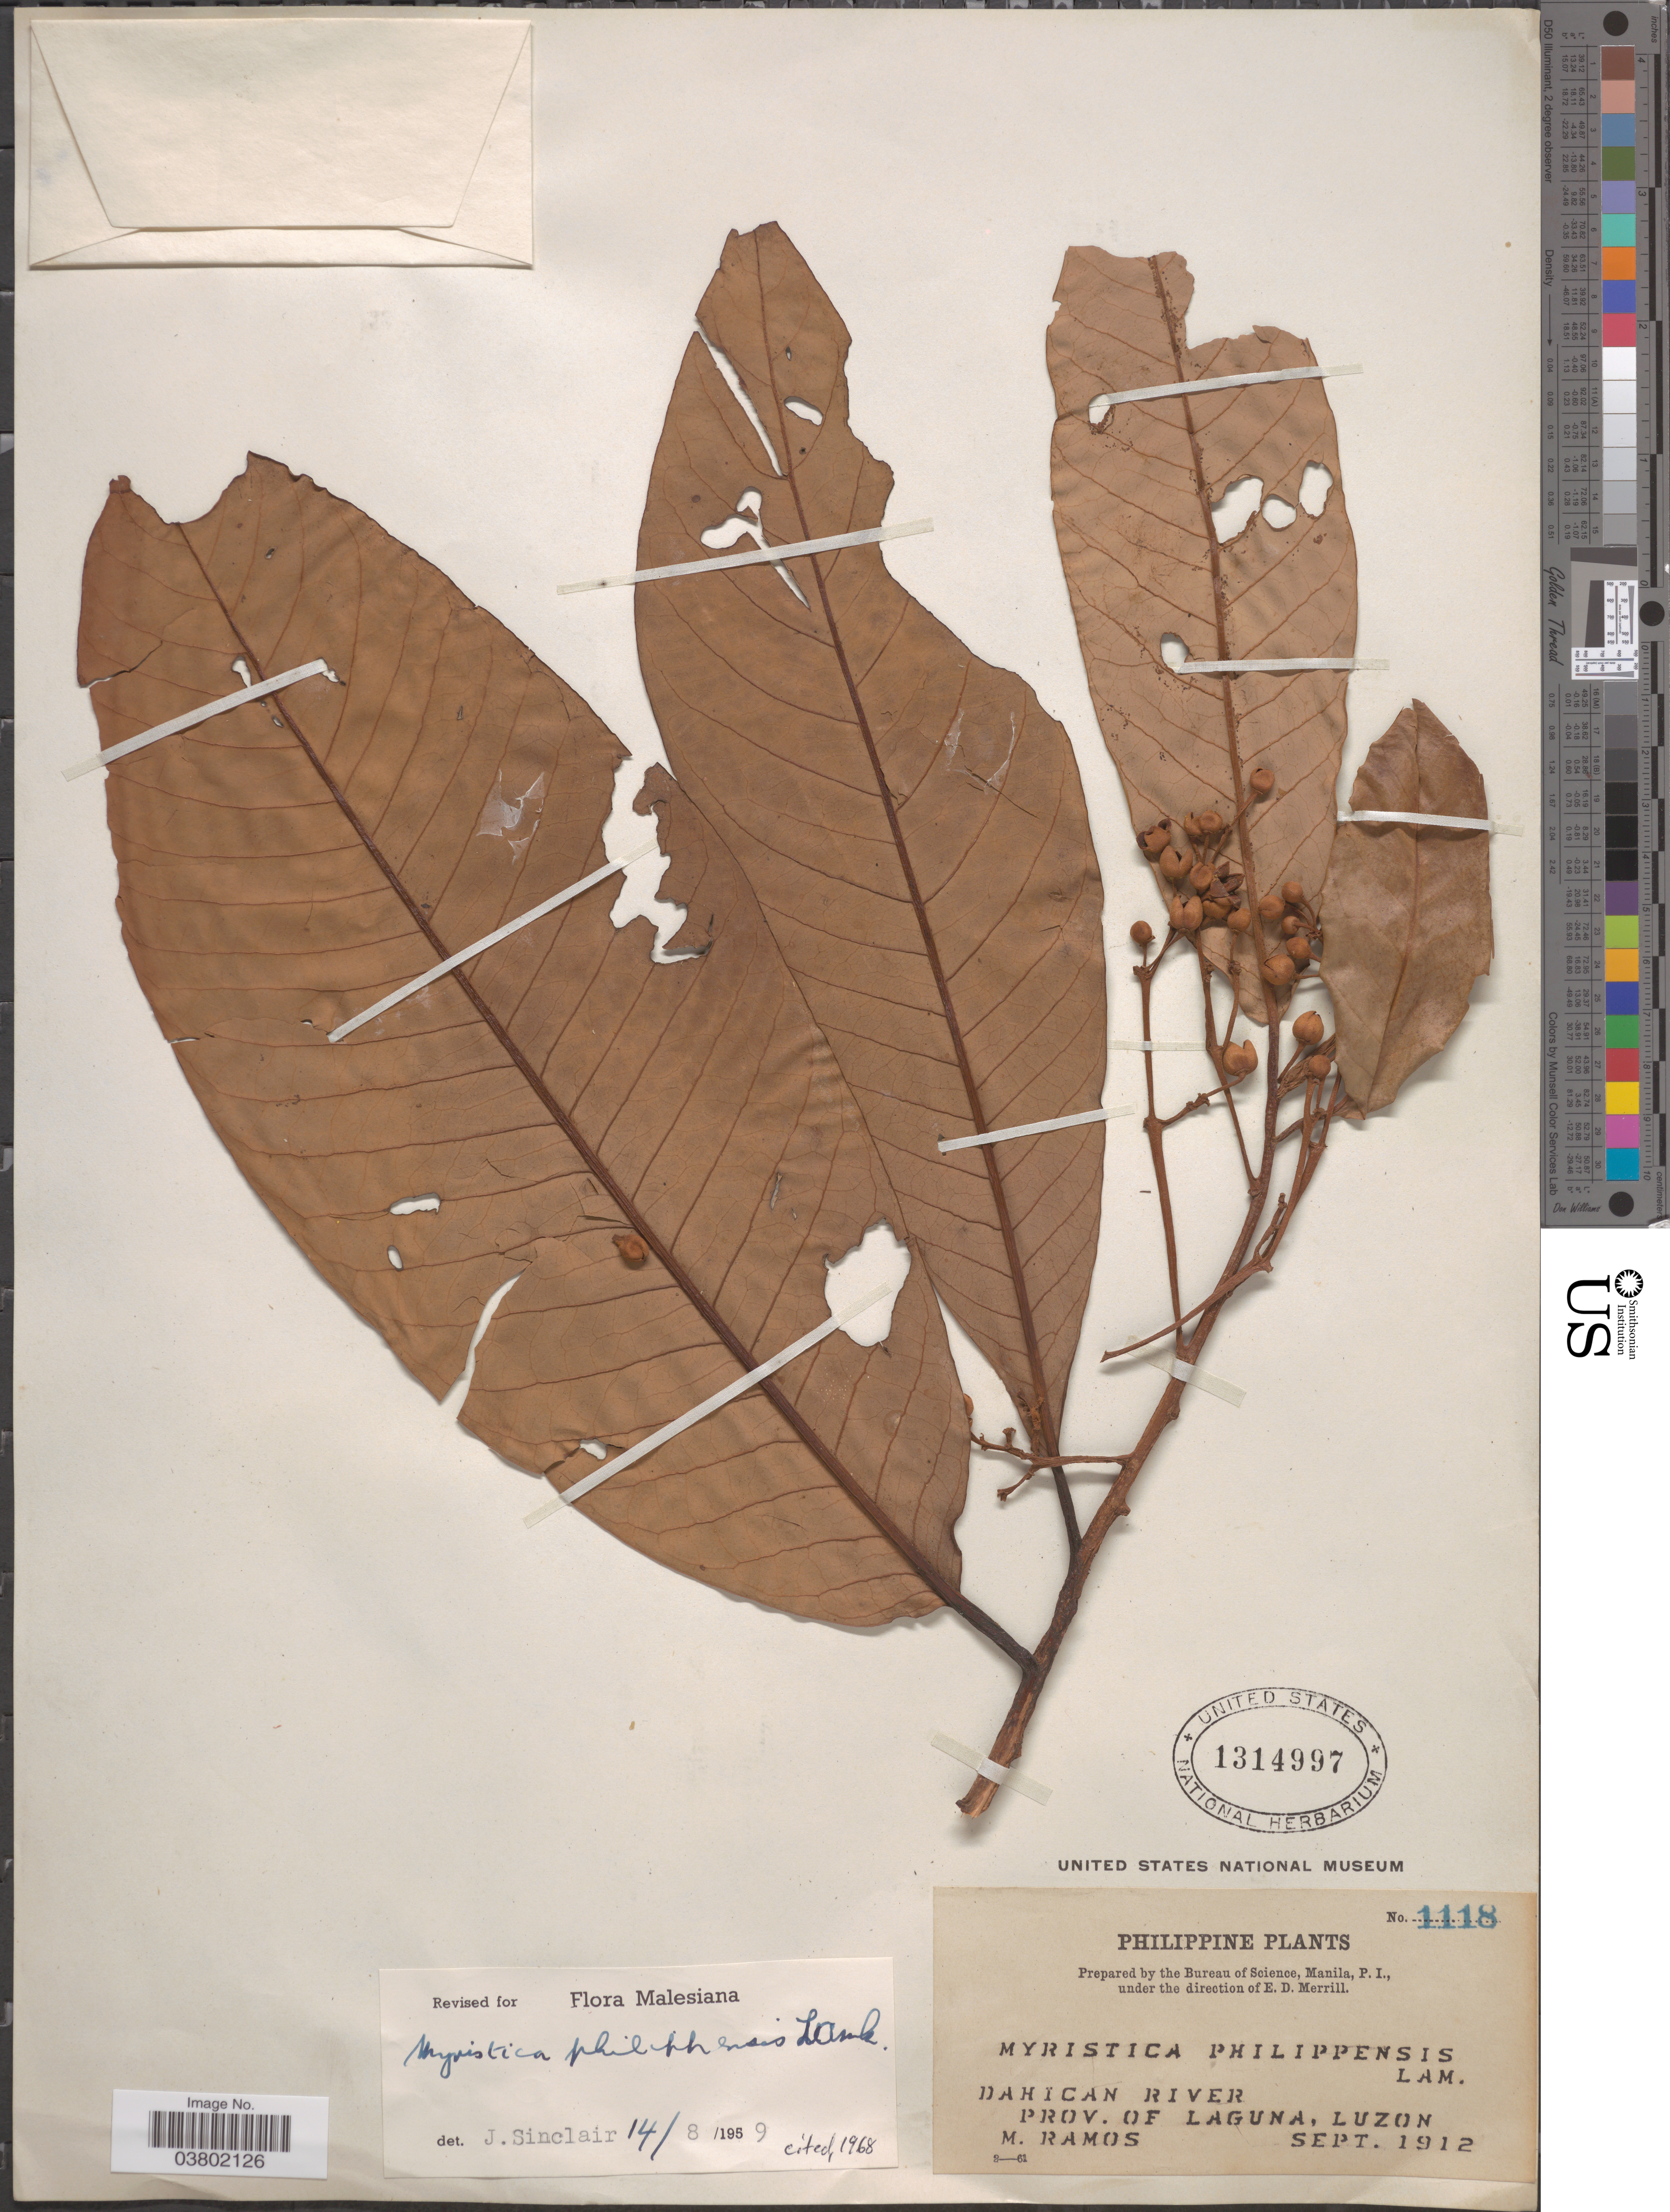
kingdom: Plantae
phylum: Tracheophyta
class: Magnoliopsida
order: Magnoliales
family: Myristicaceae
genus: Myristica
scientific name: Myristica philippensis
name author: Lam.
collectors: M. Ramos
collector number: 1118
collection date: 1912-09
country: Philippines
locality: Dahican River, Prov. of Laguna, Luzon.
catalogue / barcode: US 1314997